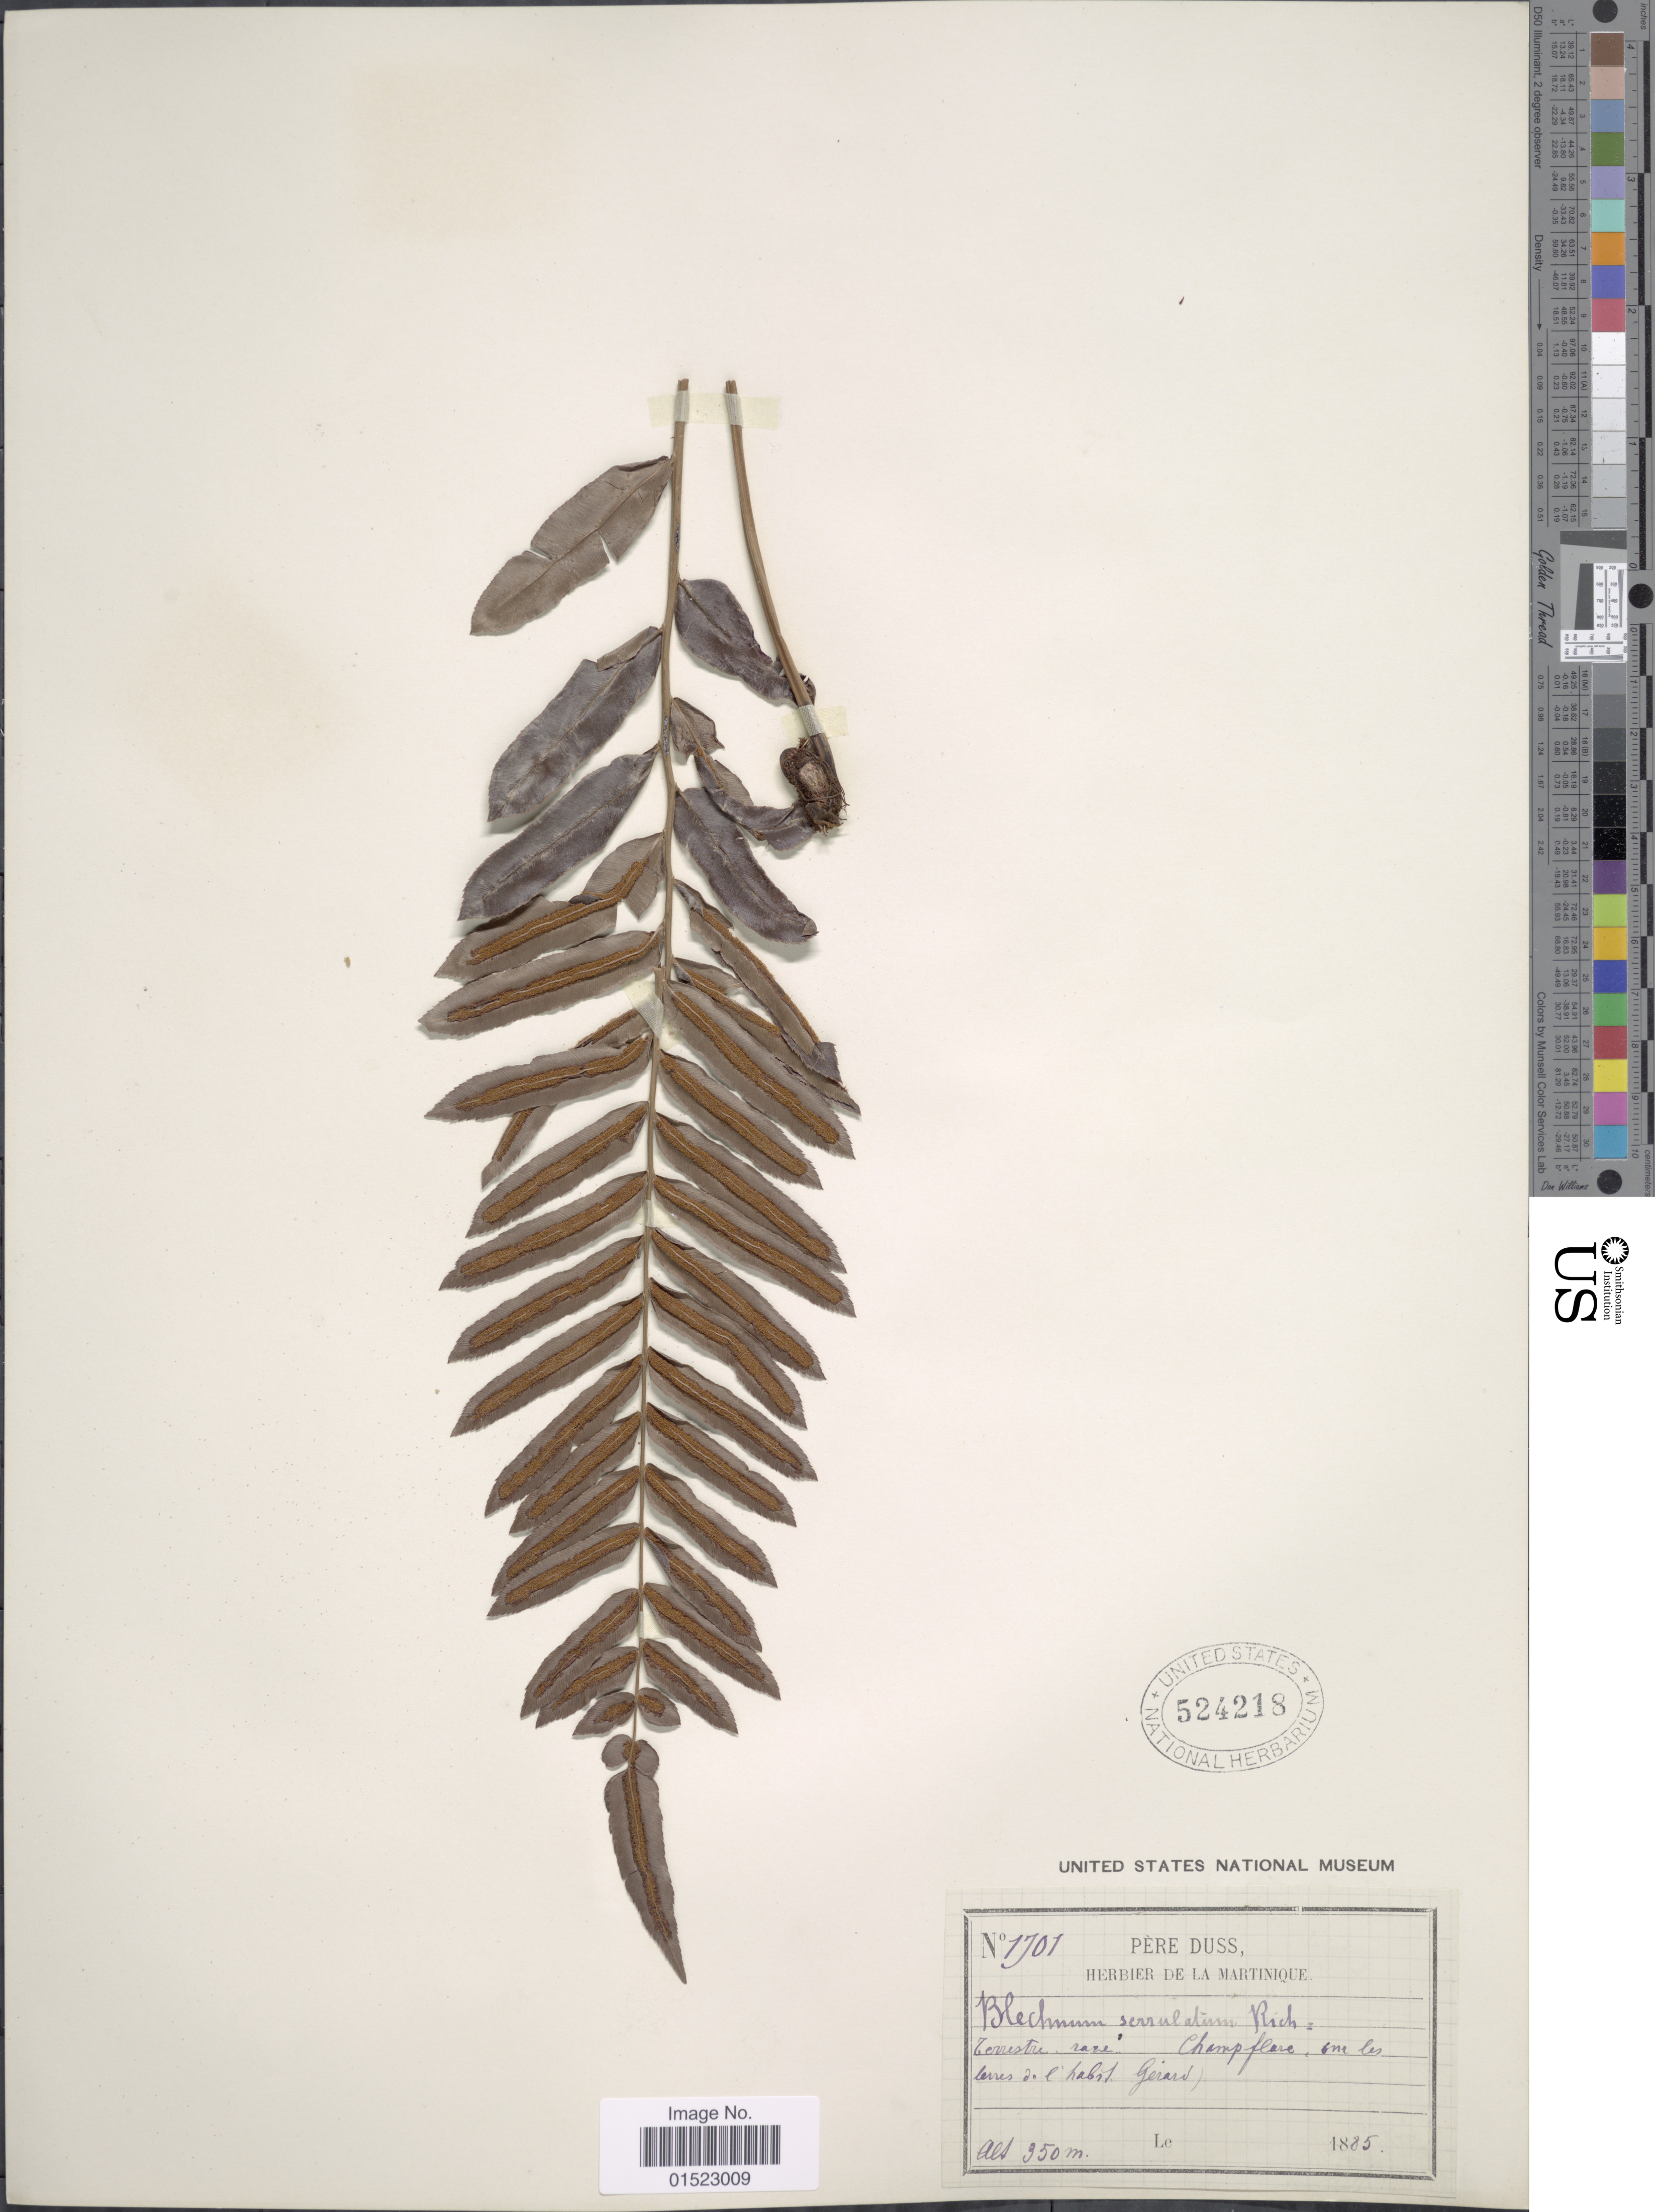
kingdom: Plantae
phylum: Tracheophyta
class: Polypodiopsida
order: Polypodiales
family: Blechnaceae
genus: Telmatoblechnum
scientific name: Telmatoblechnum serrulatum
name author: (Rich.) Perrie et al.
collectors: Père Duss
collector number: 1701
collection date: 1885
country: Martinique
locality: Terrestre rare, Champflore, one les terres de l'habit Gerard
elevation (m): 350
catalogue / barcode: US 524218